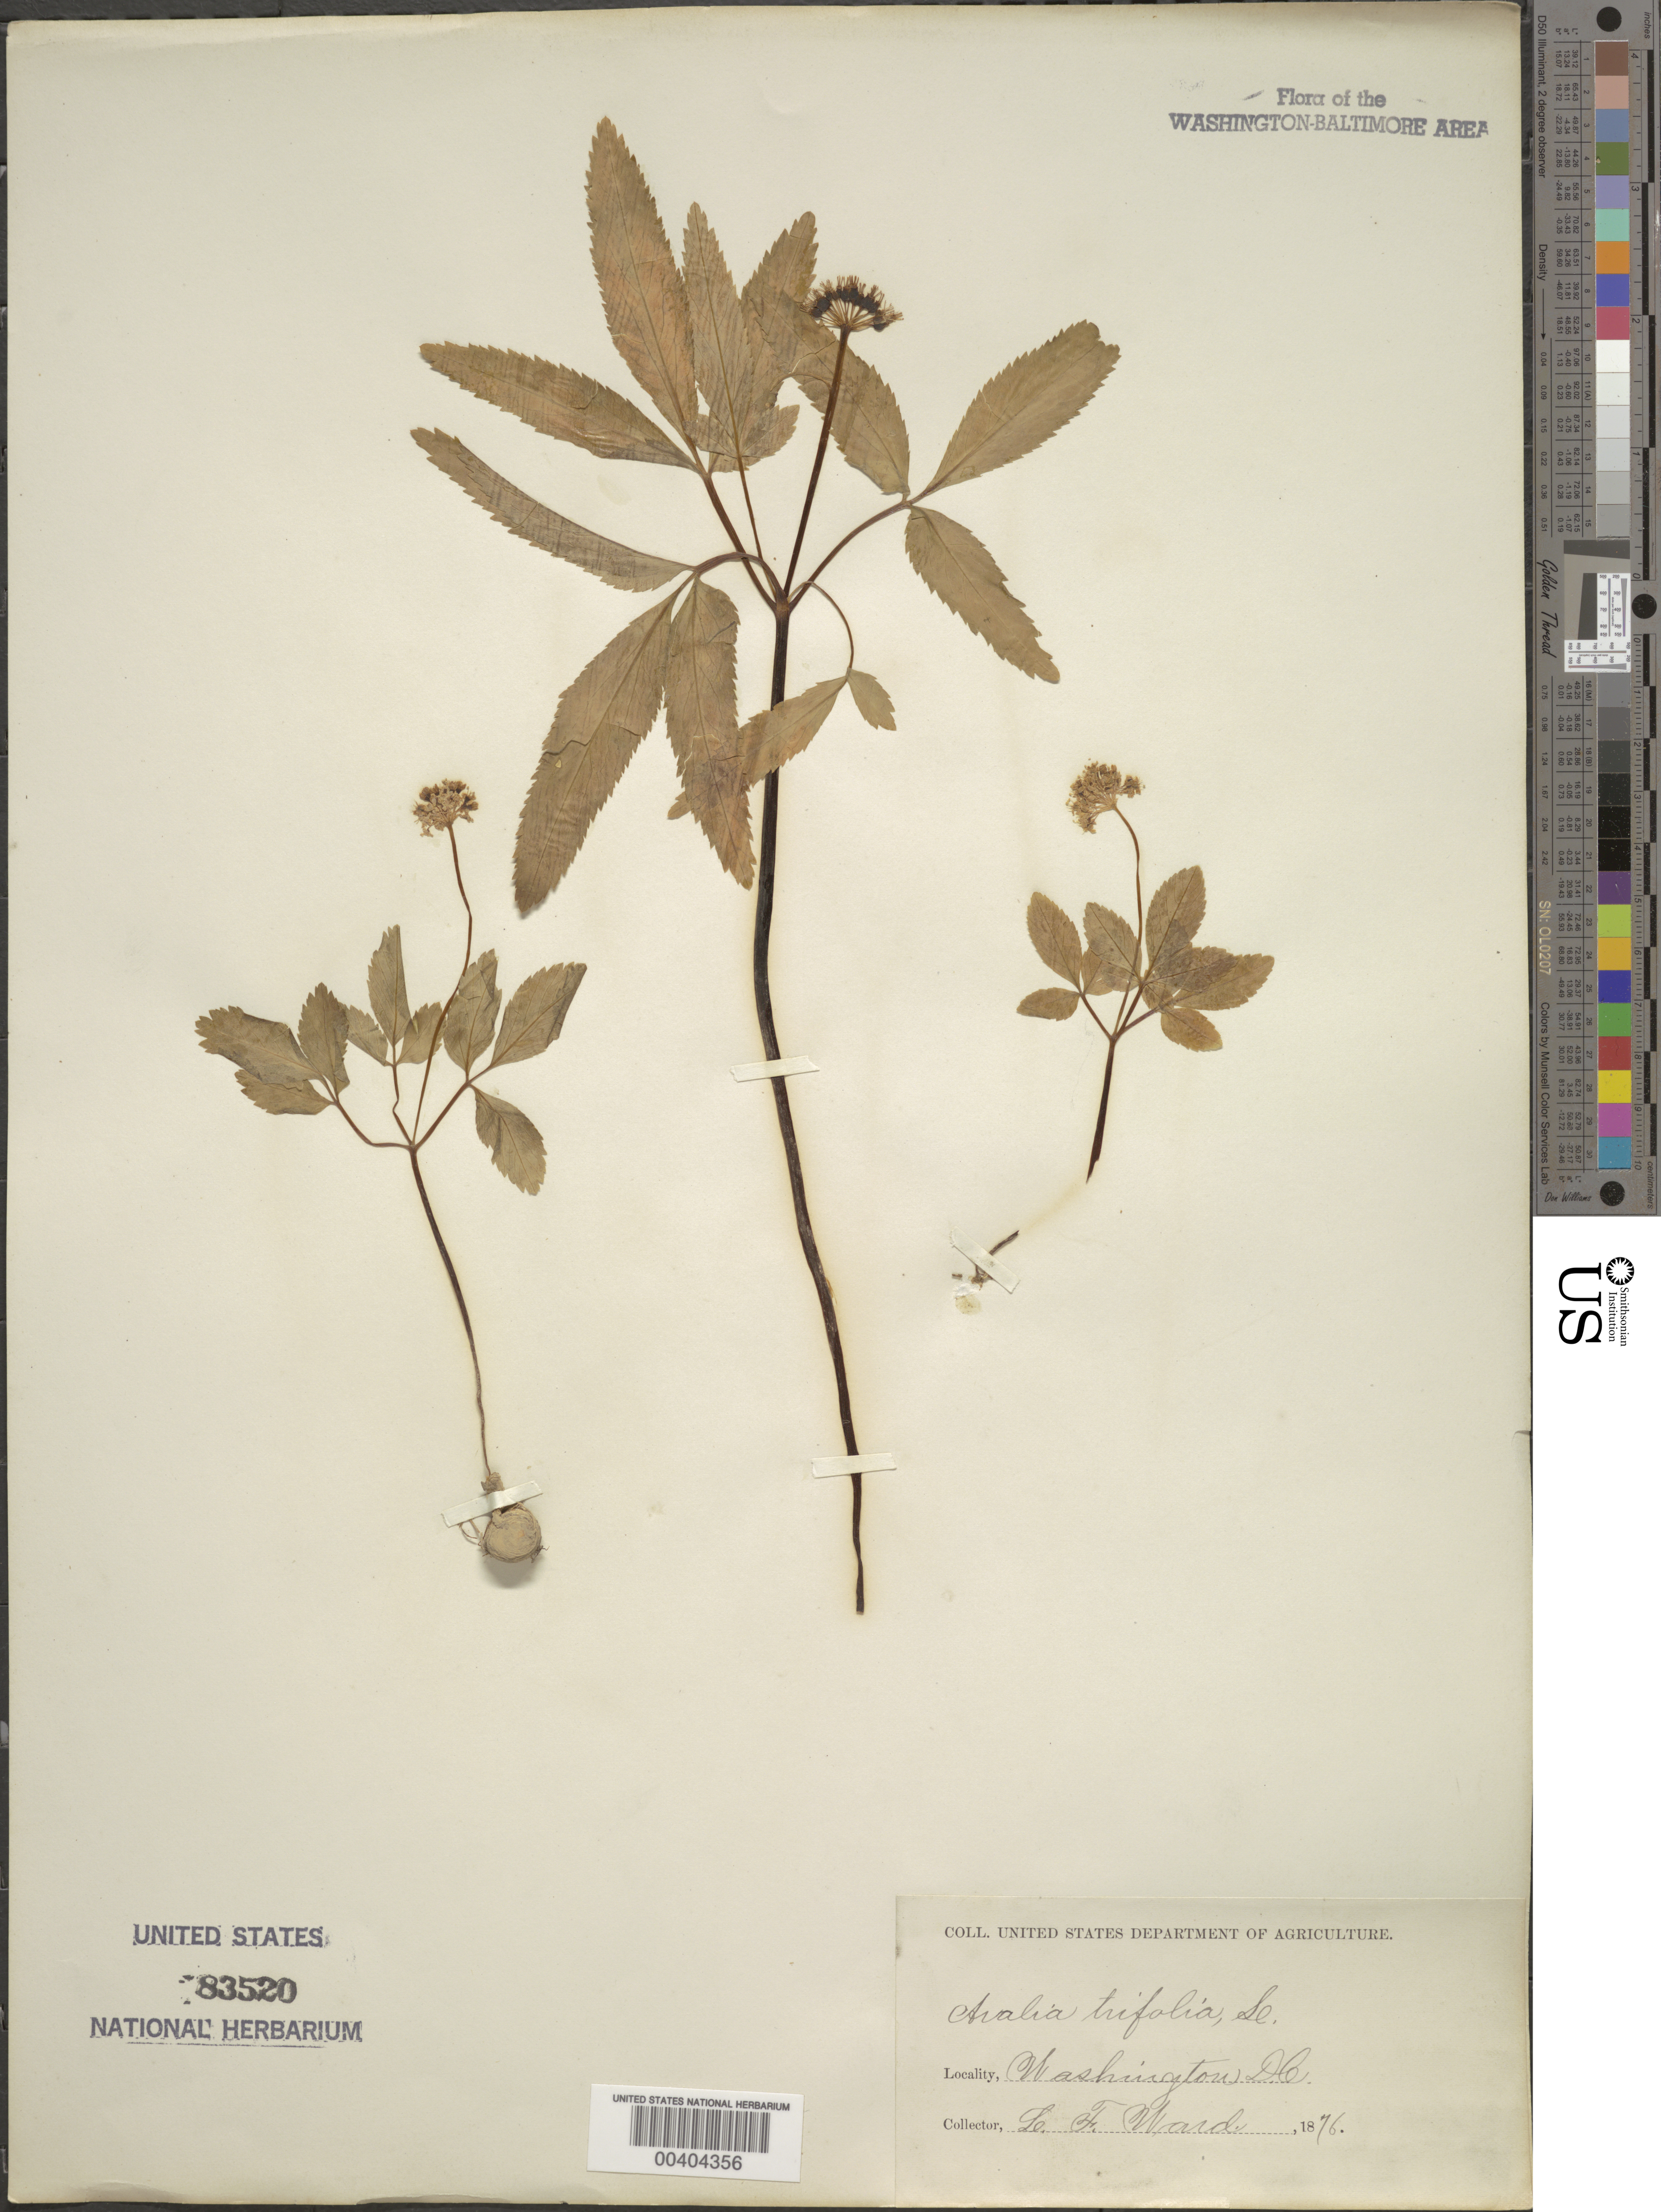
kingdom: Plantae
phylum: Tracheophyta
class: Magnoliopsida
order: Apiales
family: Araliaceae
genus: Panax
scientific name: Panax trifolius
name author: L.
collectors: L. F. Ward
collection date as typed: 1876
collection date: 1876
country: United States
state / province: District of Columbia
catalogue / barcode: US 83520